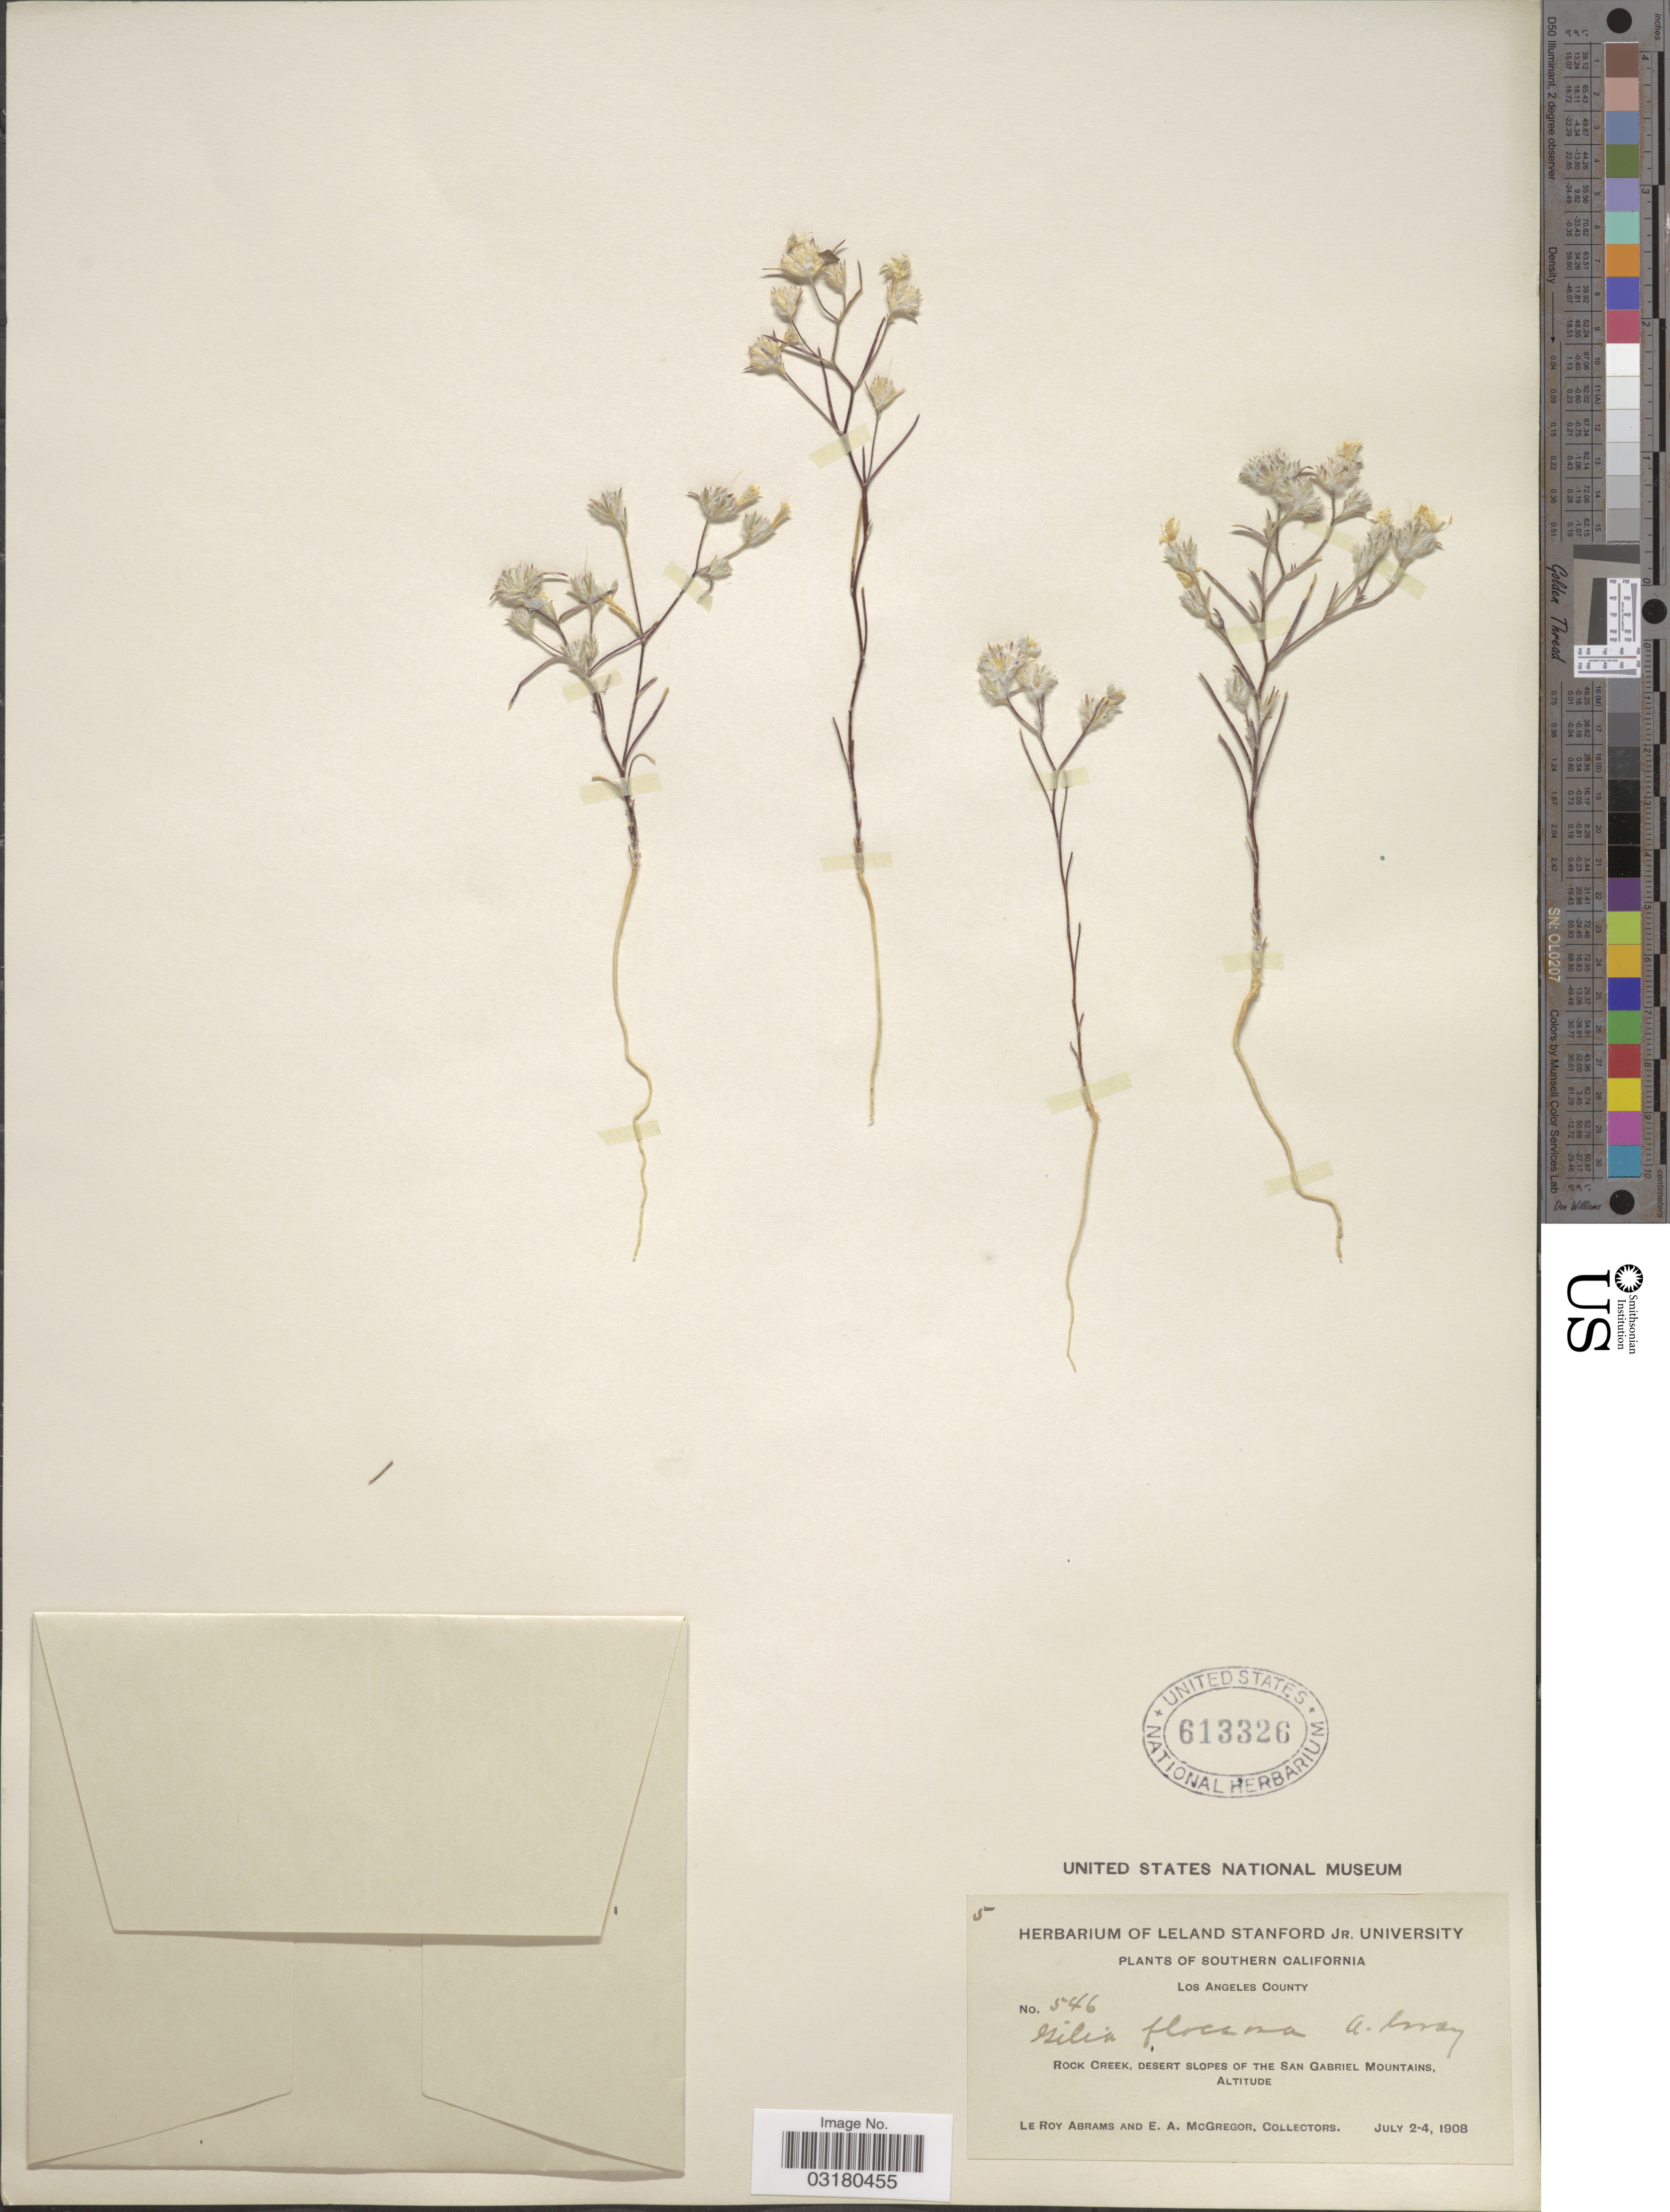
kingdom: Plantae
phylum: Tracheophyta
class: Magnoliopsida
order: Ericales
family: Polemoniaceae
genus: Eriastrum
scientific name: Eriastrum sapphirinum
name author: (Eastw.) H. Mason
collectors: L. Abrams & E. A. McGregor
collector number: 546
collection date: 1908-07-02/1908-07-04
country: United States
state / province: California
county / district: Los Angeles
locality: Southern California. Los Angeles County. Rock Creek, desert slopes of the San Gabriel Mountains.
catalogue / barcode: US 613326